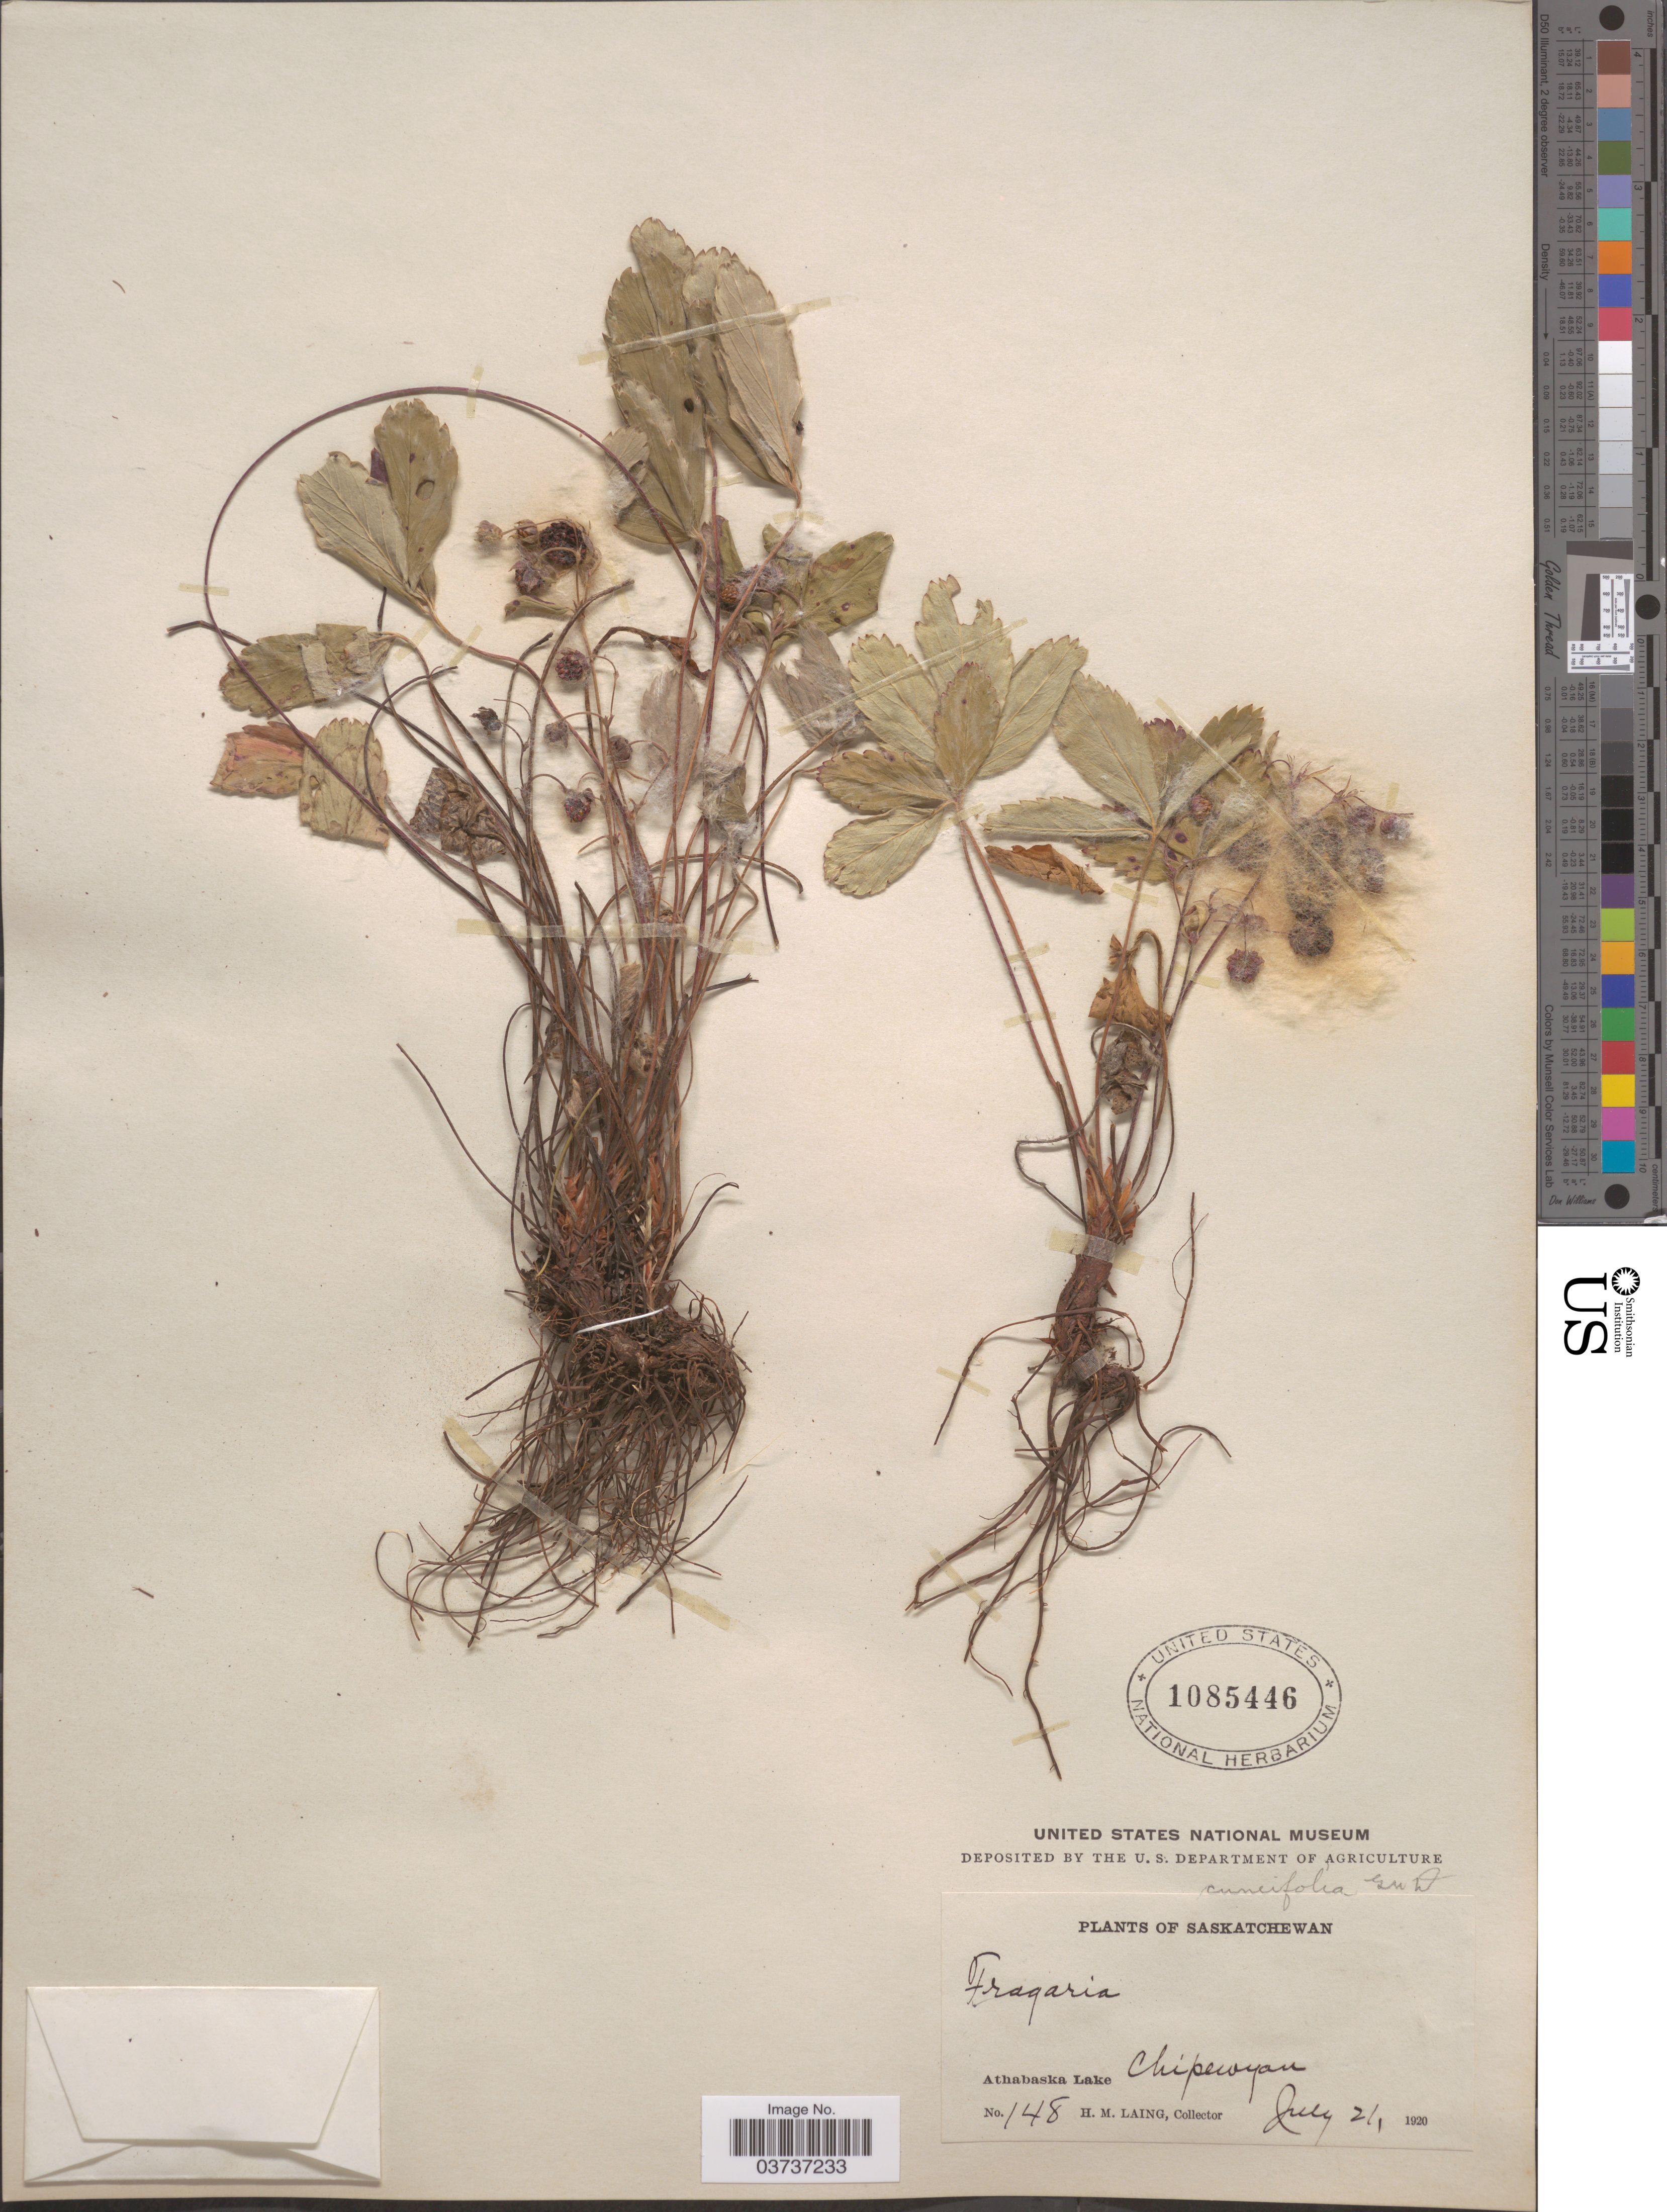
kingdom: Plantae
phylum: Tracheophyta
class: Magnoliopsida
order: Rosales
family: Rosaceae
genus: Fragaria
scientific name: Fragaria cuneifolia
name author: Nutt. ex Howell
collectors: H. Laing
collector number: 148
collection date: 1920-07-21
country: Canada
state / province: Saskatchewan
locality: Athabaska Lake. Chipewyan.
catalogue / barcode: US 1085446